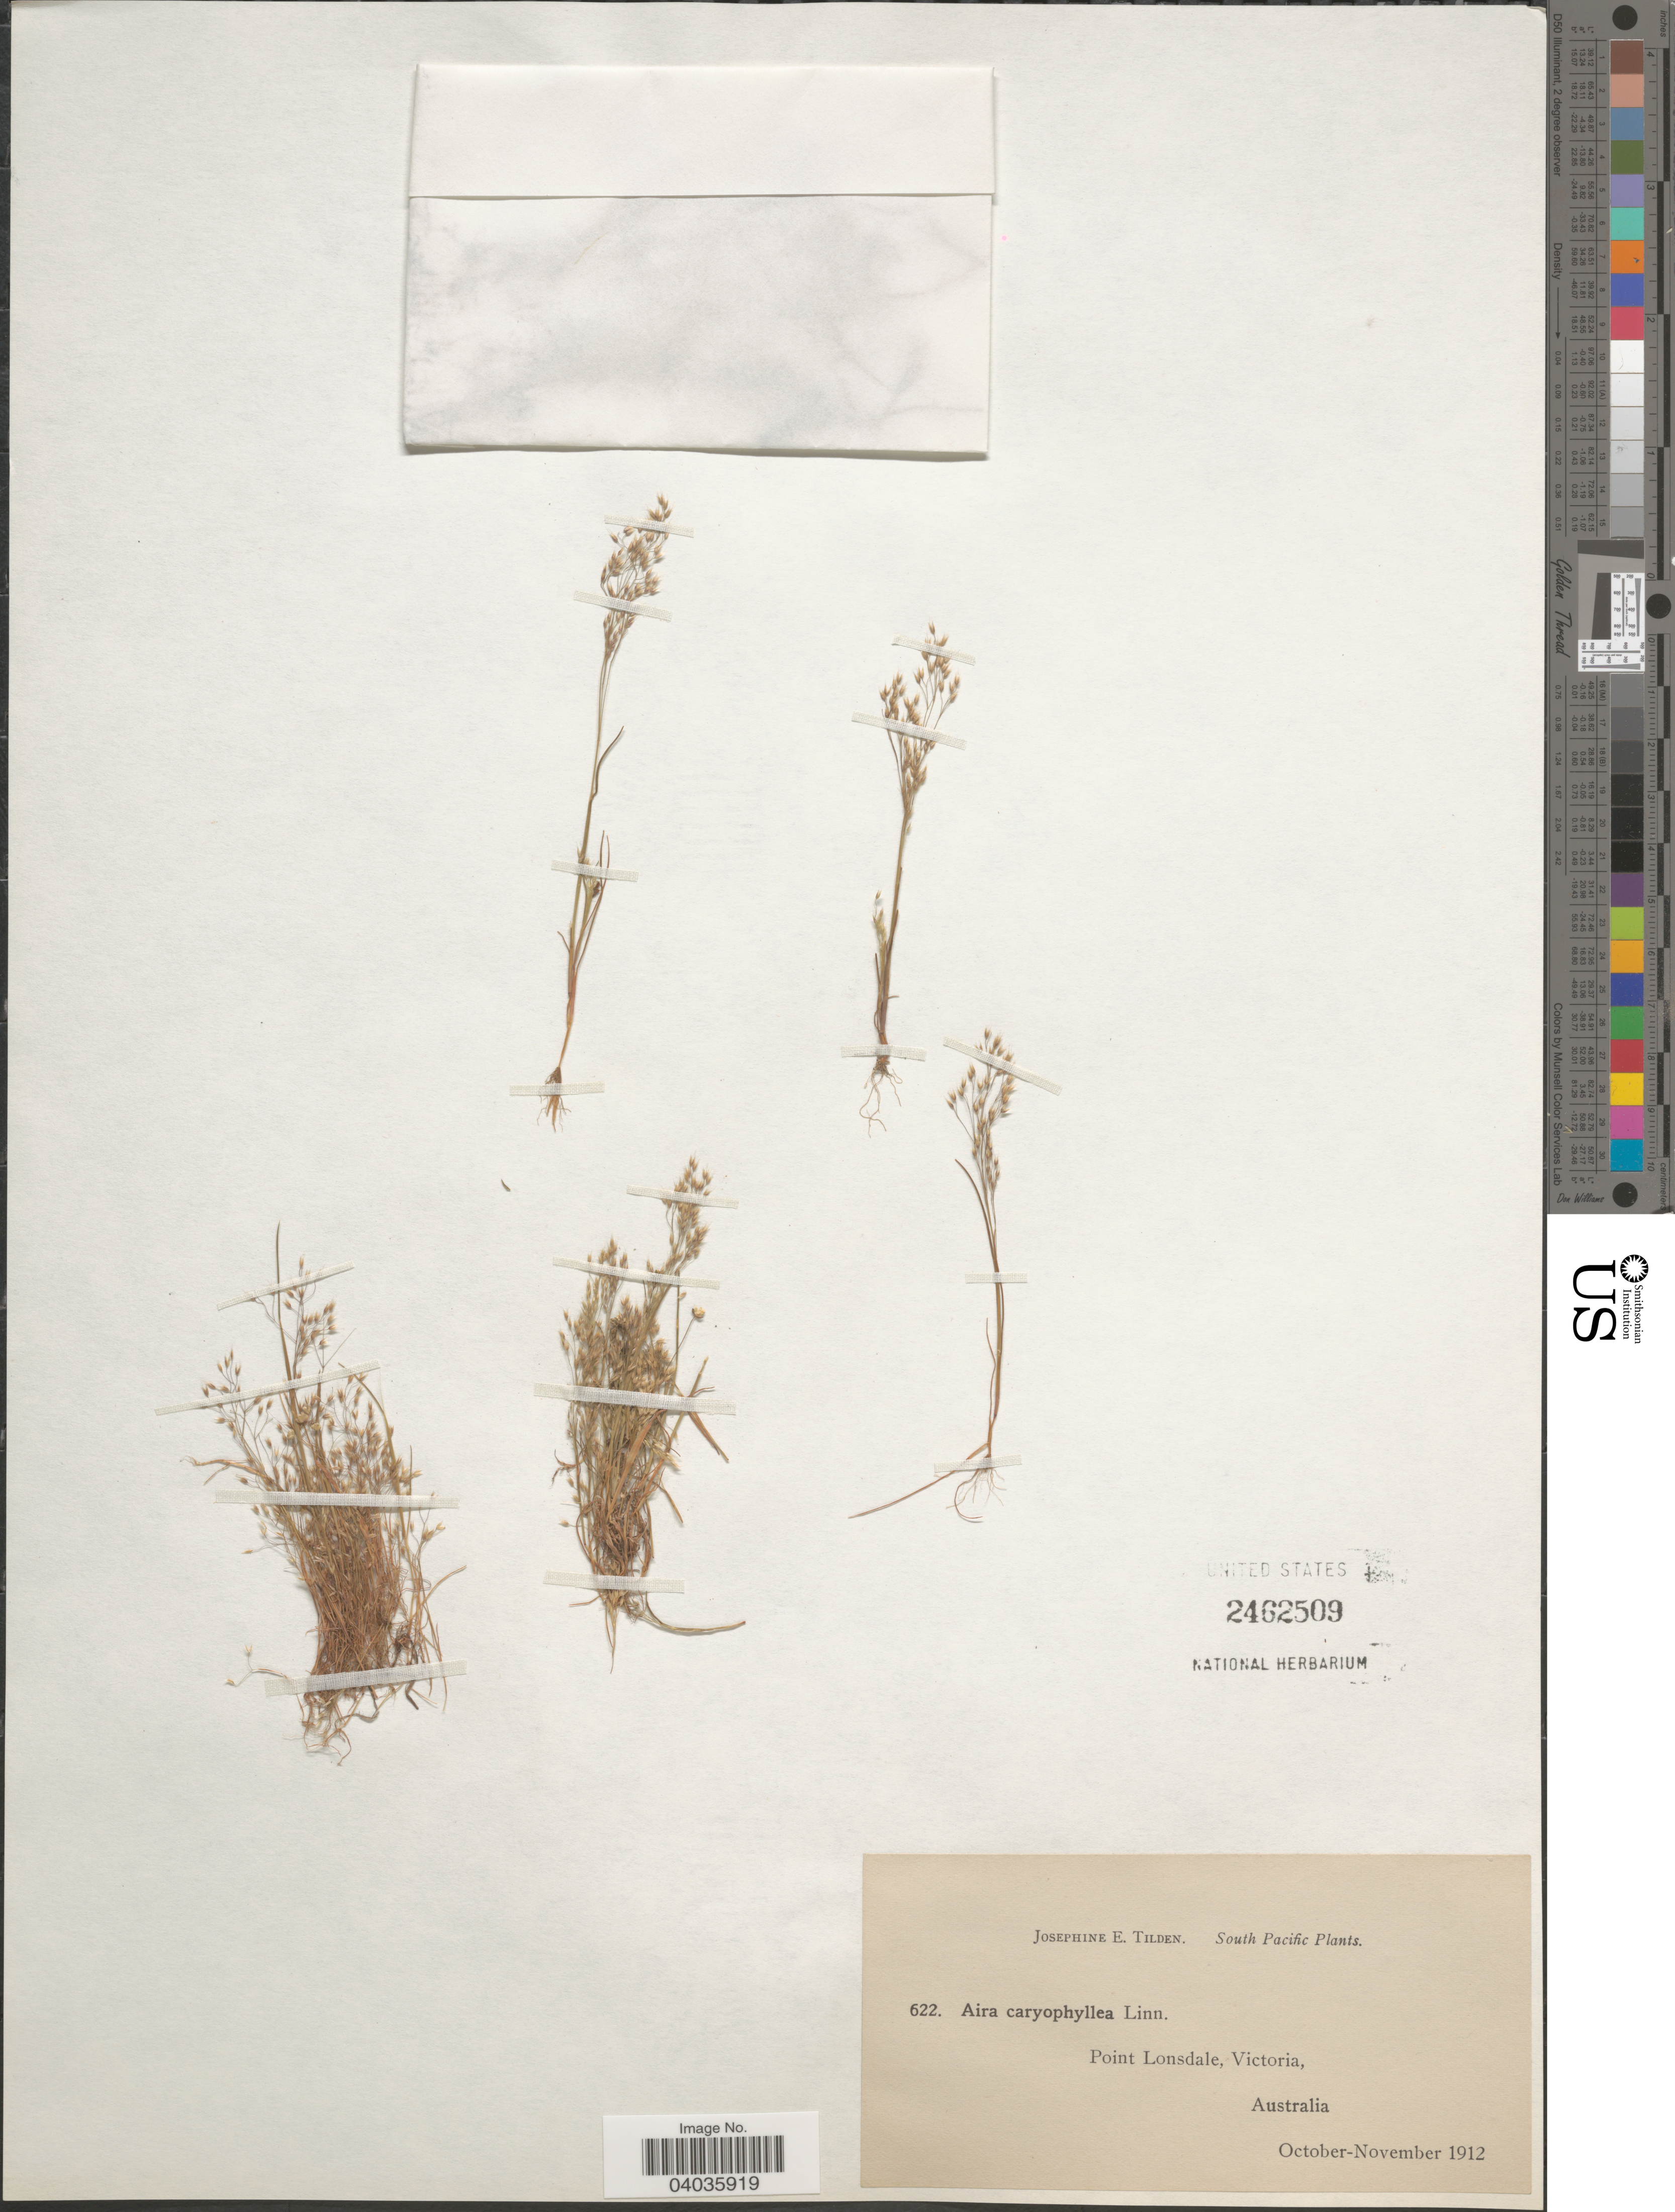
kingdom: Plantae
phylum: Tracheophyta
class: Liliopsida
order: Poales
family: Poaceae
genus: Aira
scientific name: Aira caryophyllea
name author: L.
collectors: J. E. Tilden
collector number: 622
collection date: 1912-10/1912-11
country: Australia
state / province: Victoria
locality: South Pacific. Point Lonsdale, Victoria.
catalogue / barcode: US 2462509